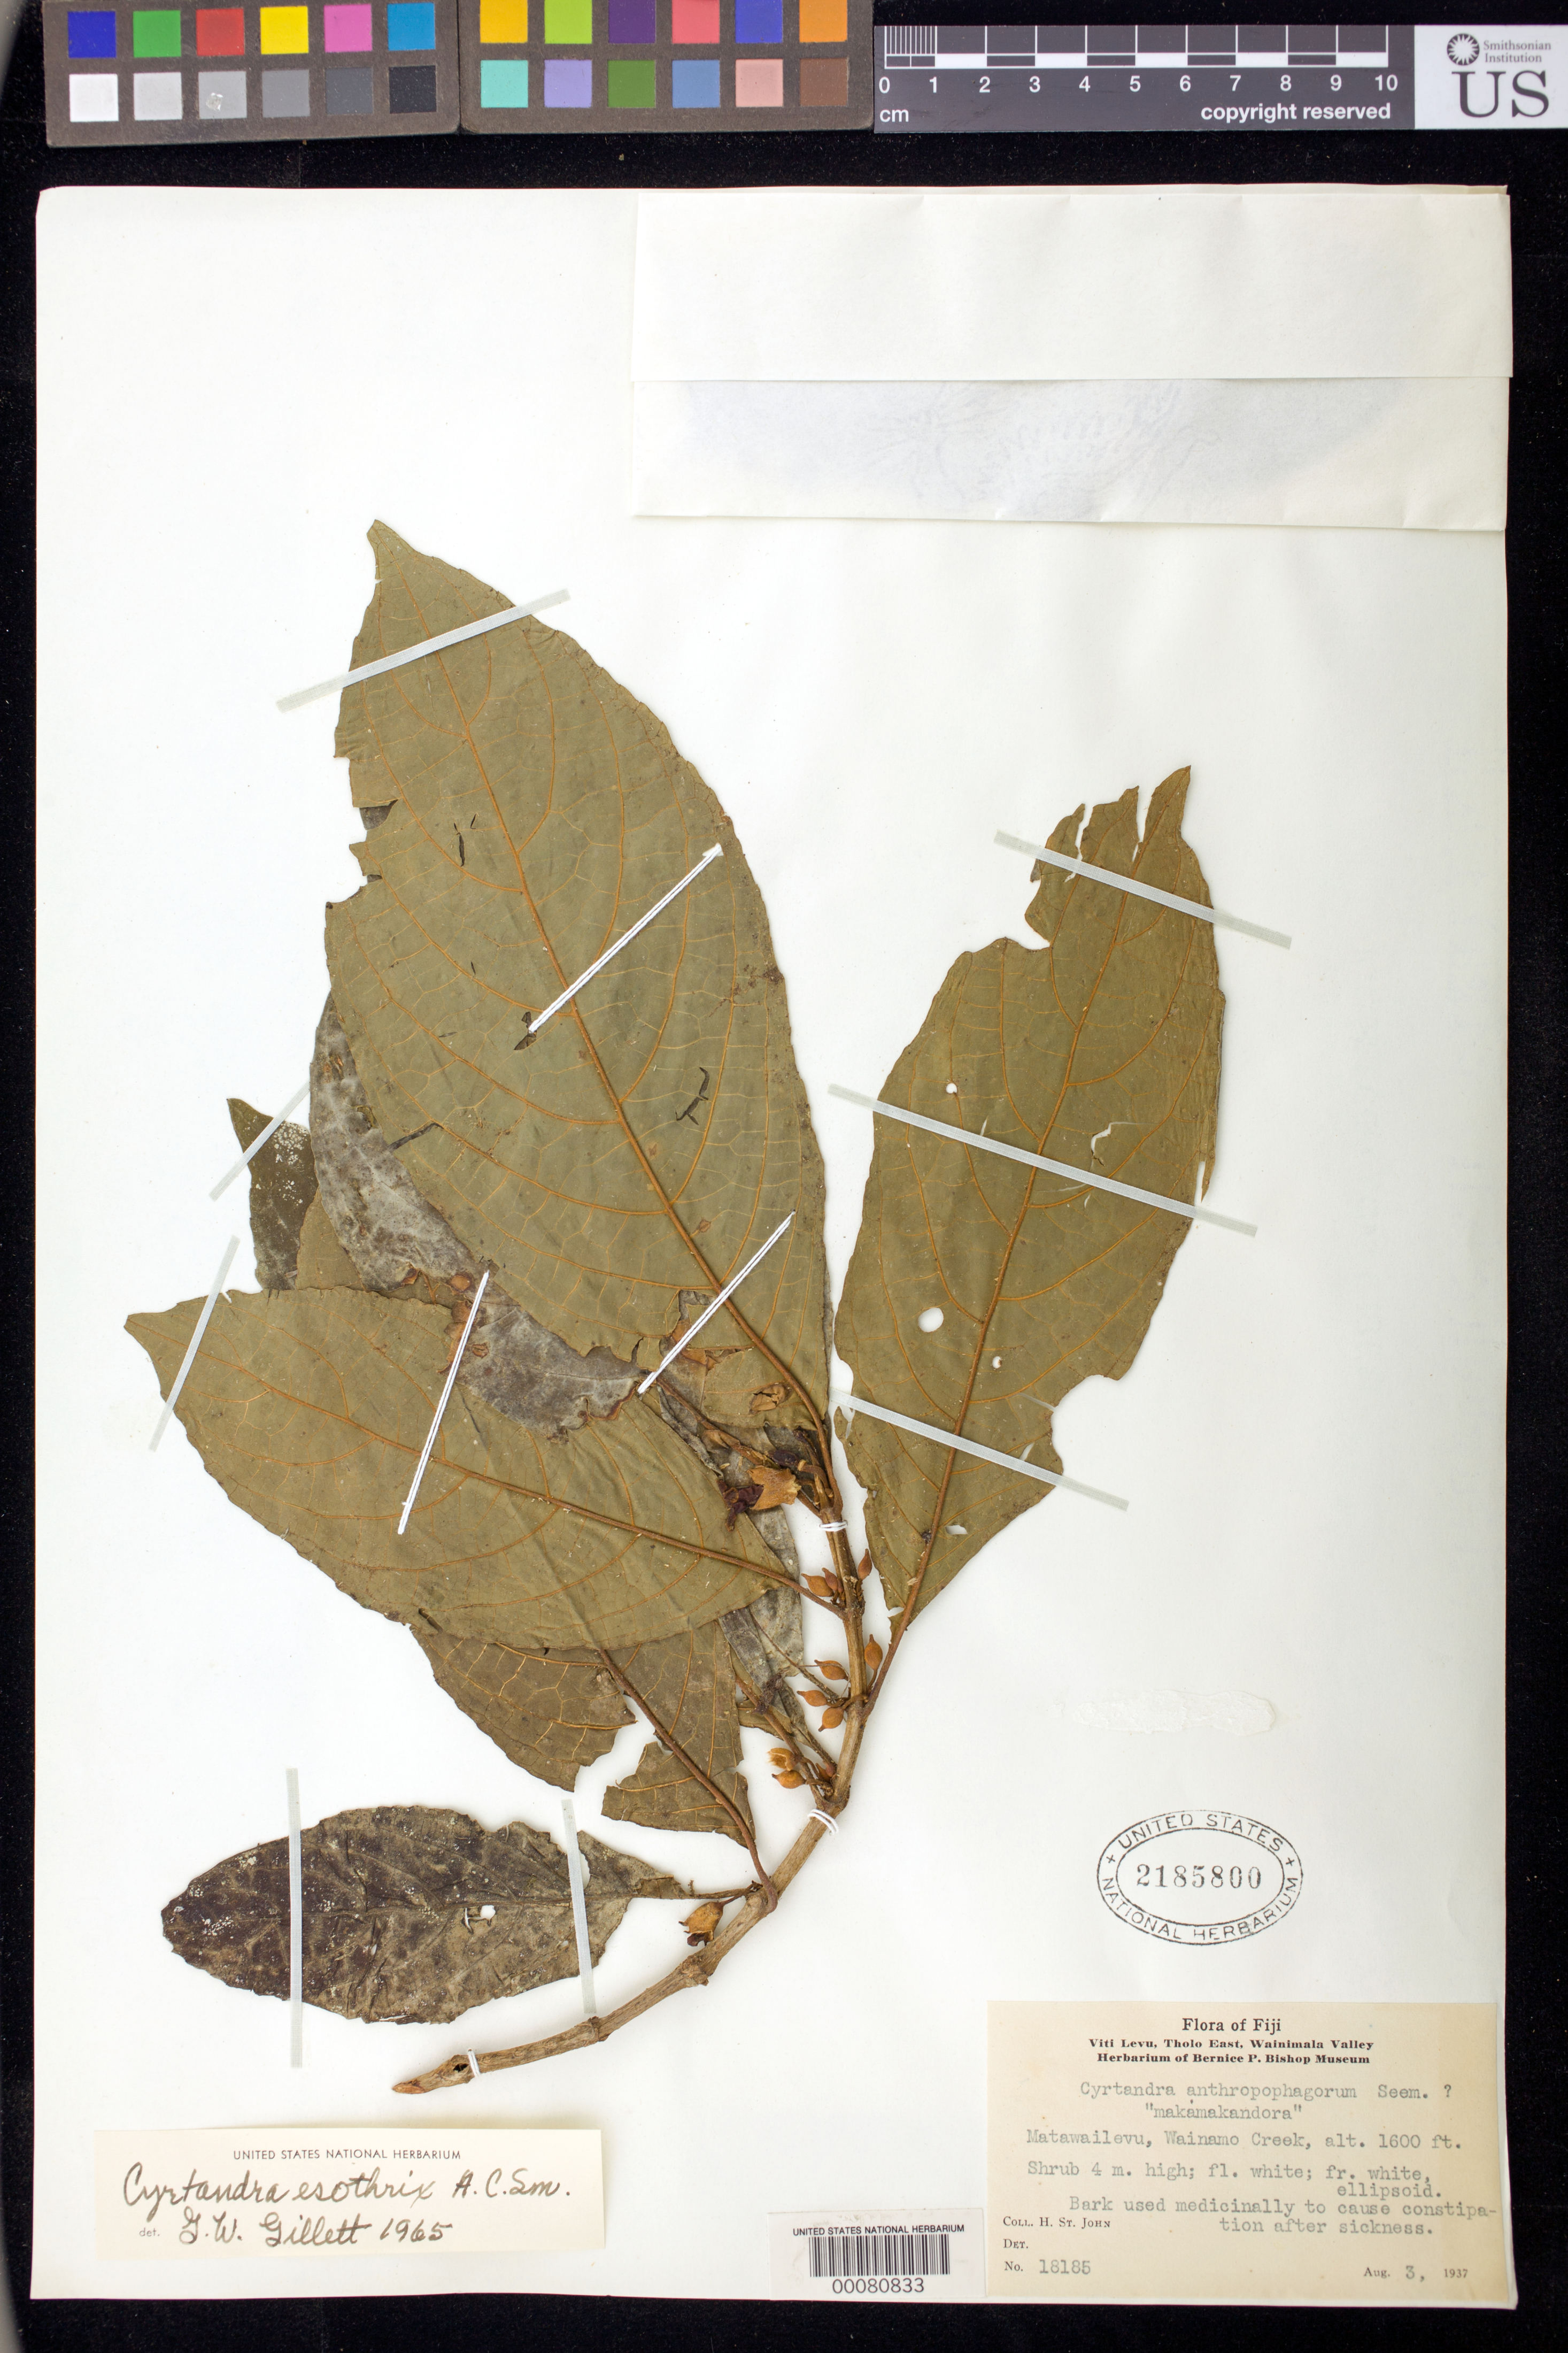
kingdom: Plantae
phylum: Tracheophyta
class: Magnoliopsida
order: Lamiales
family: Gesneriaceae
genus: Cyrtandra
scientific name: Cyrtandra esothrix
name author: A.C. Sm.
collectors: H. St. John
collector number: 18185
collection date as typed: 03 Aug 1937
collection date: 1937-08-03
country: Fiji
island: Viti Levu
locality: Tholo east, wainimala valley, matawailevu, wainamo creek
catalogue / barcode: US 2185800